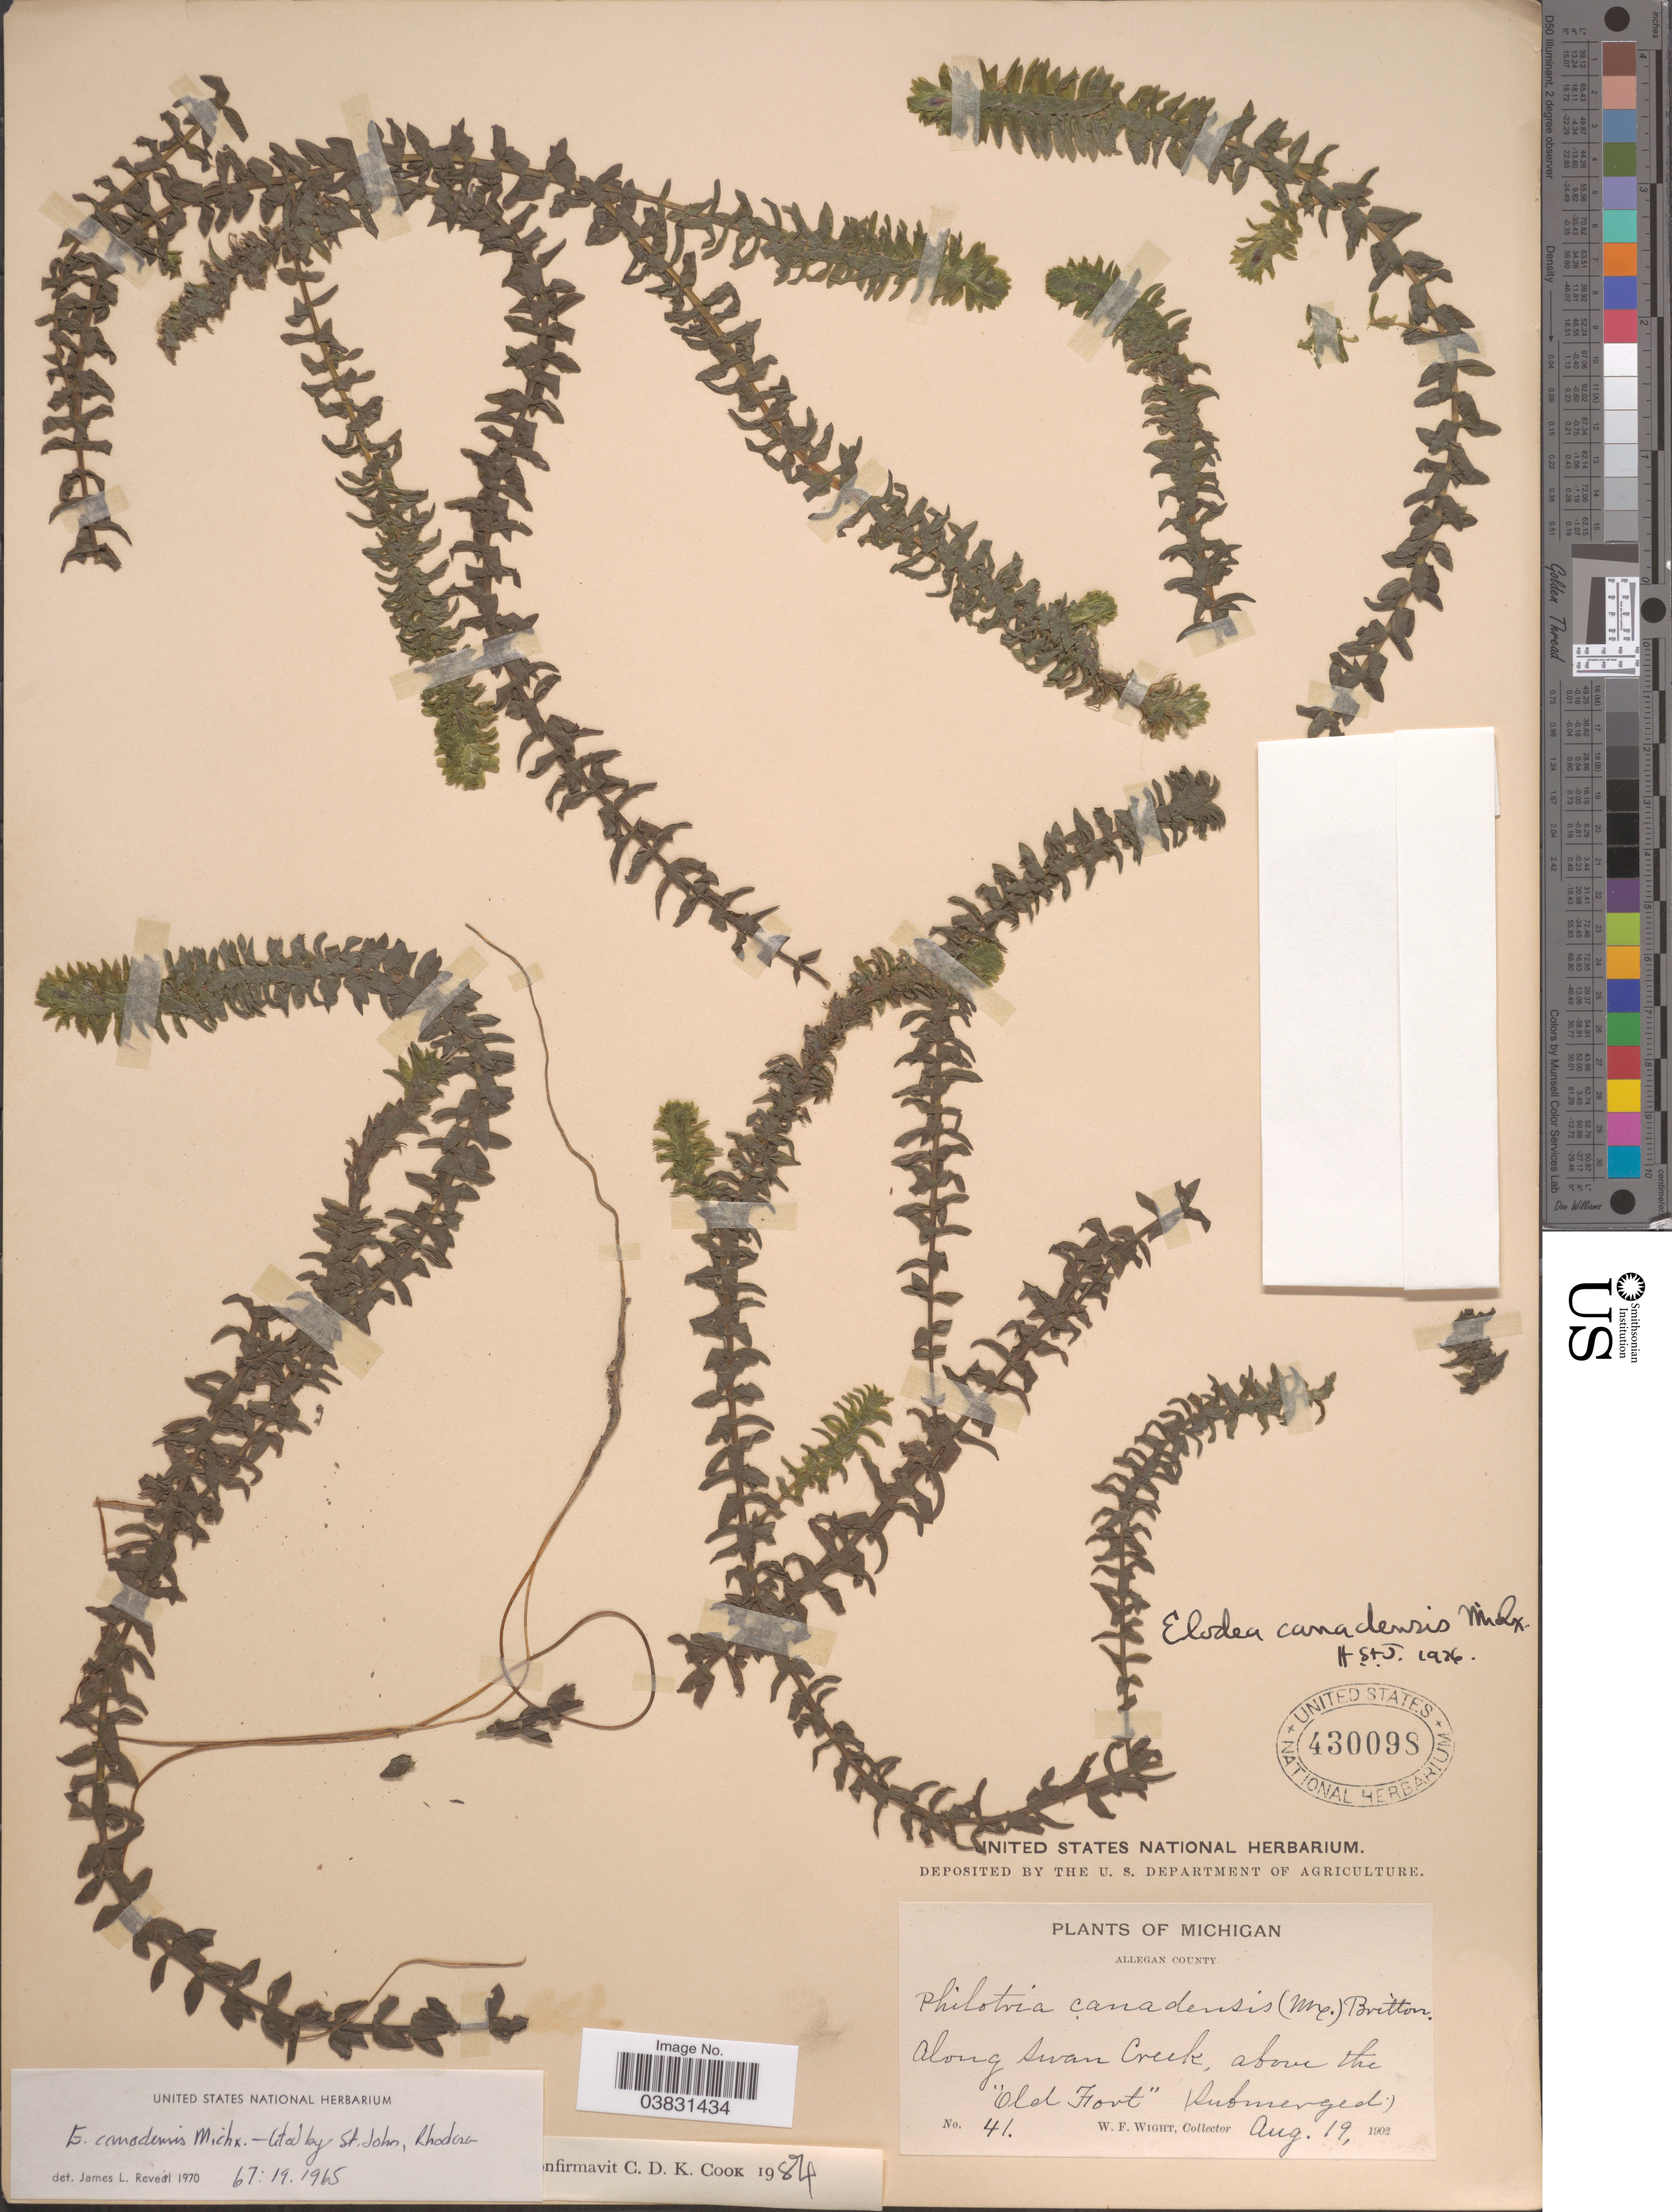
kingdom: Plantae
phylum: Tracheophyta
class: Liliopsida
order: Alismatales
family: Hydrocharitaceae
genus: Elodea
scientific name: Elodea canadensis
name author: Michx.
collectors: W. Wight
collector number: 41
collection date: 1902-08-19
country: United States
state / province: Michigan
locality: Allegan County. Along Swan Creek, above the "Old Fort".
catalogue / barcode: US 430098